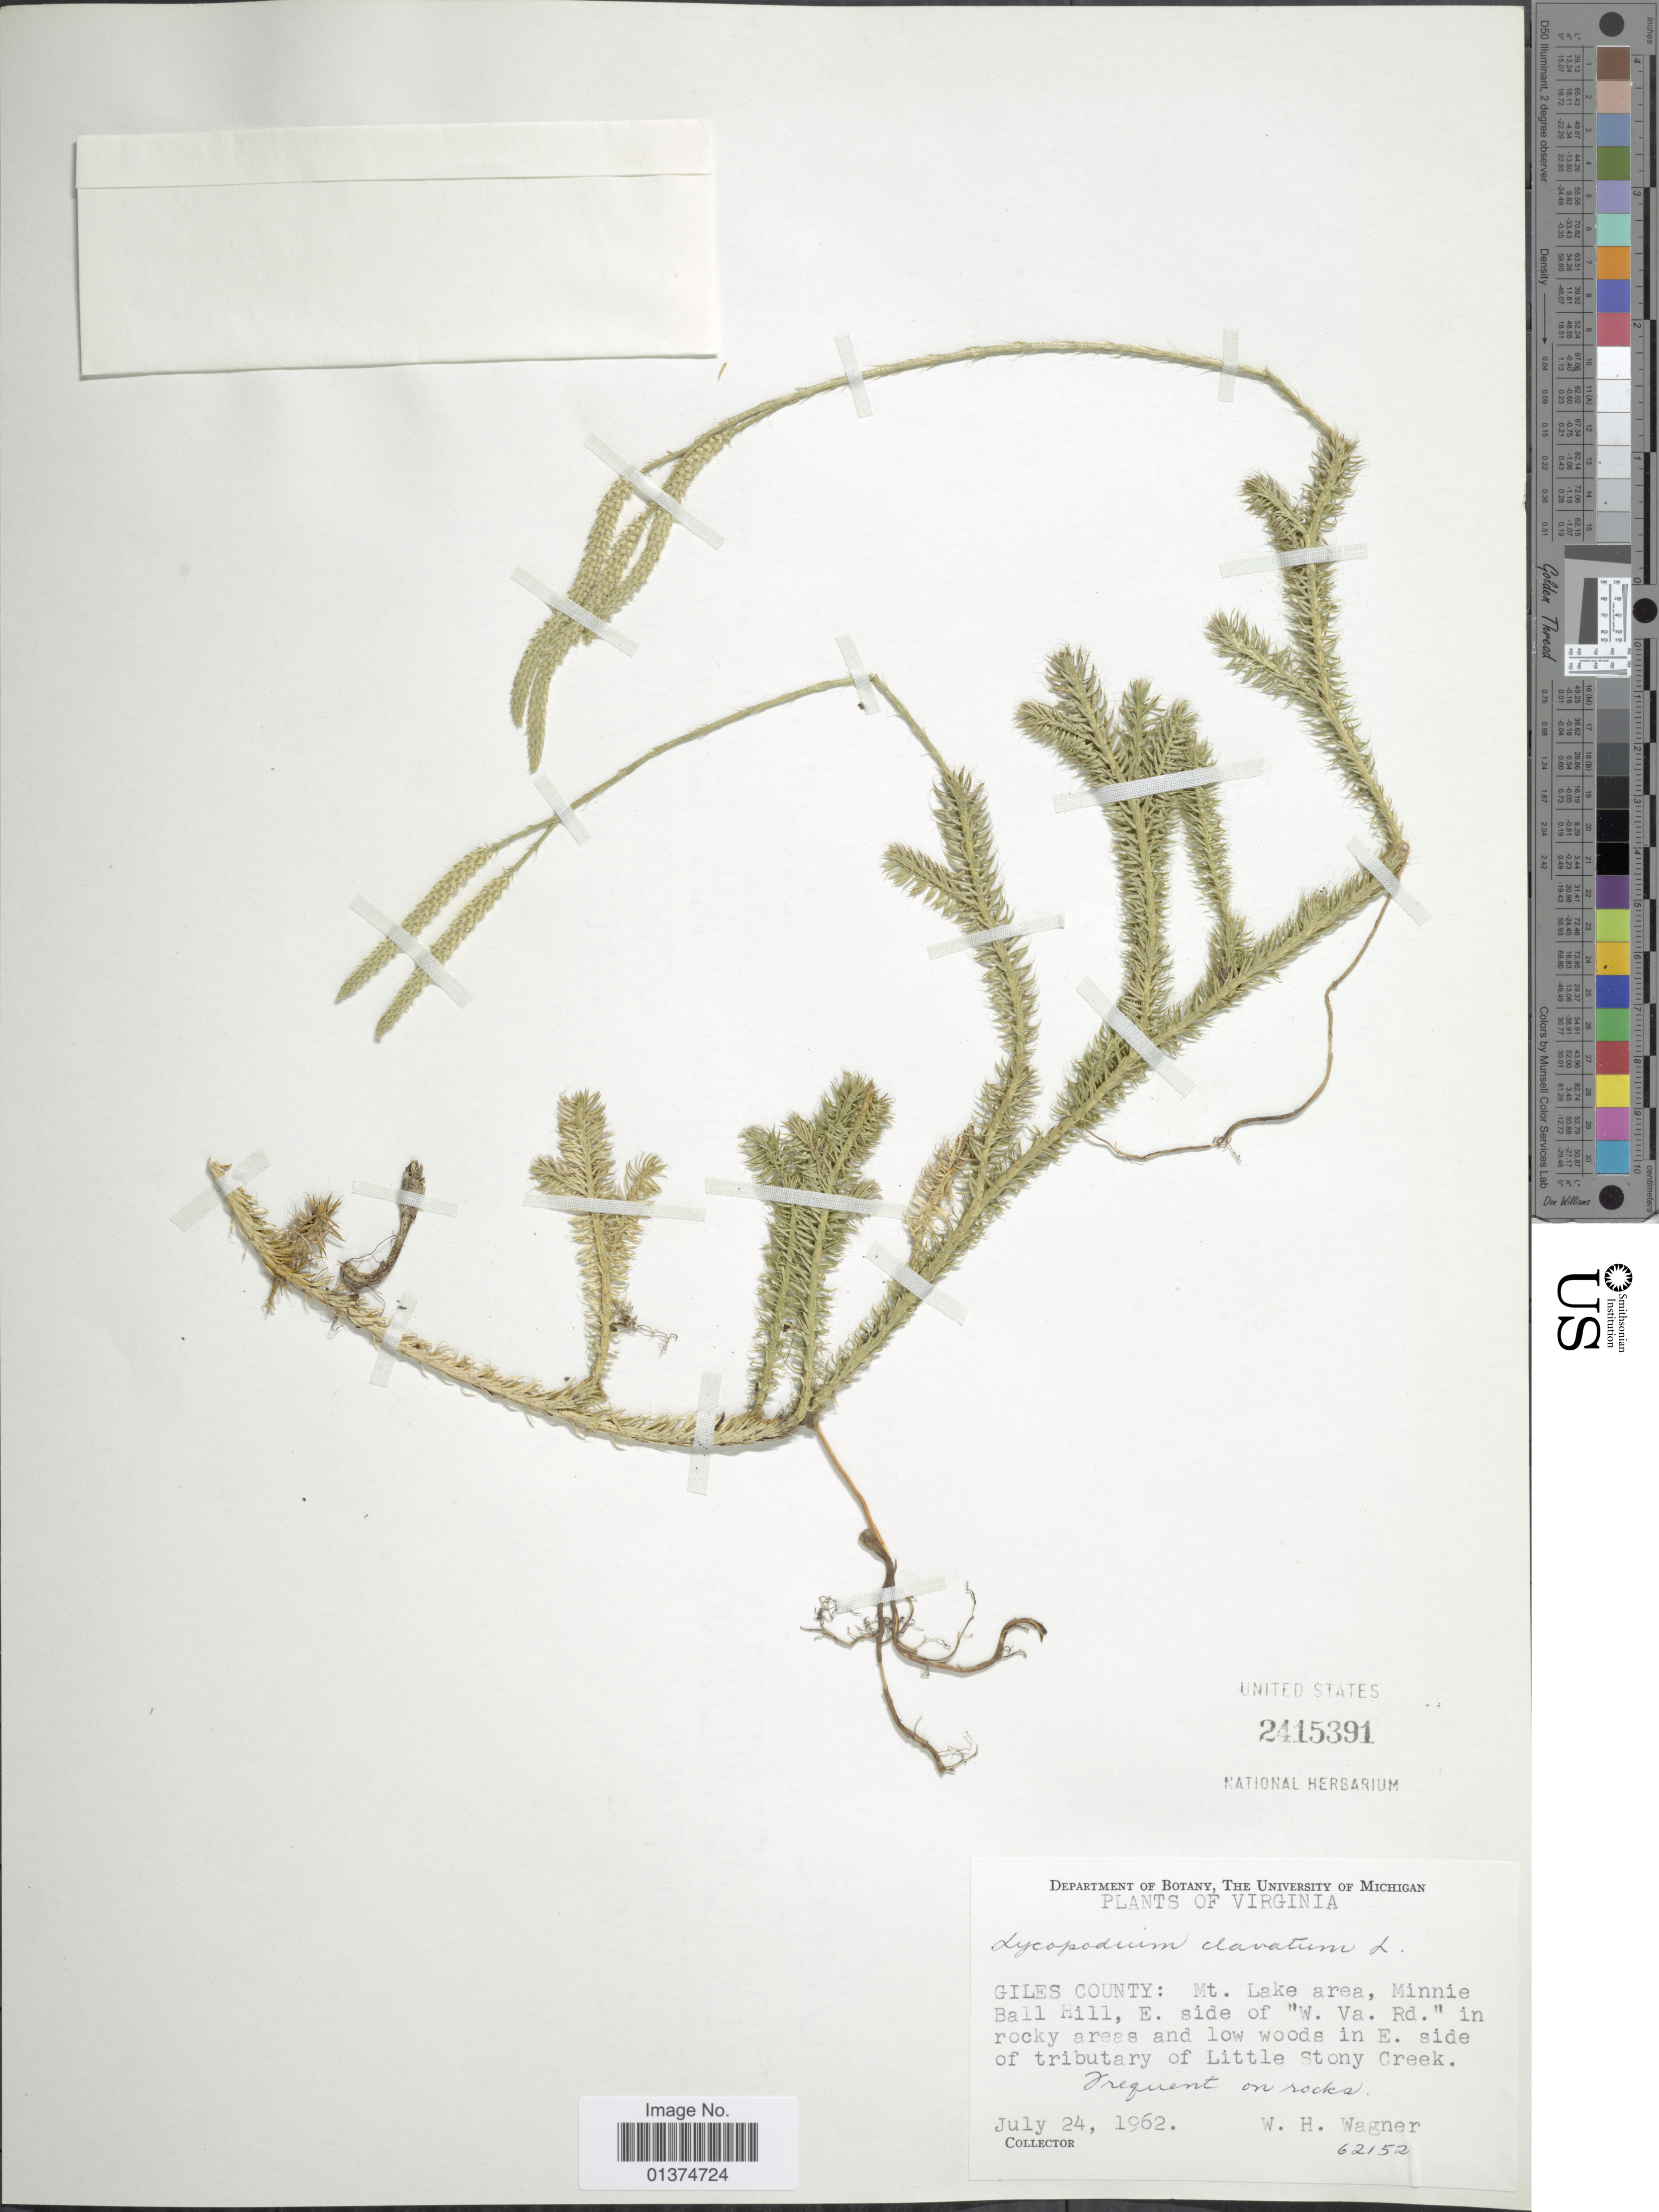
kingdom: Plantae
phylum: Tracheophyta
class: Lycopodiopsida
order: Lycopodiales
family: Lycopodiaceae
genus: Lycopodium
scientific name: Lycopodium clavatum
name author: L.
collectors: W. H. Wagner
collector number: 62152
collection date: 1962-07-24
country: United States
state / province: Virginia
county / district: Giles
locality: Mt Lake area, Minnie Ball Hill, E.side of 'W Va. Rd.' in rocky areas and low woods in E. side of tributary of Little Stony Creek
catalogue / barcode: US 2415391